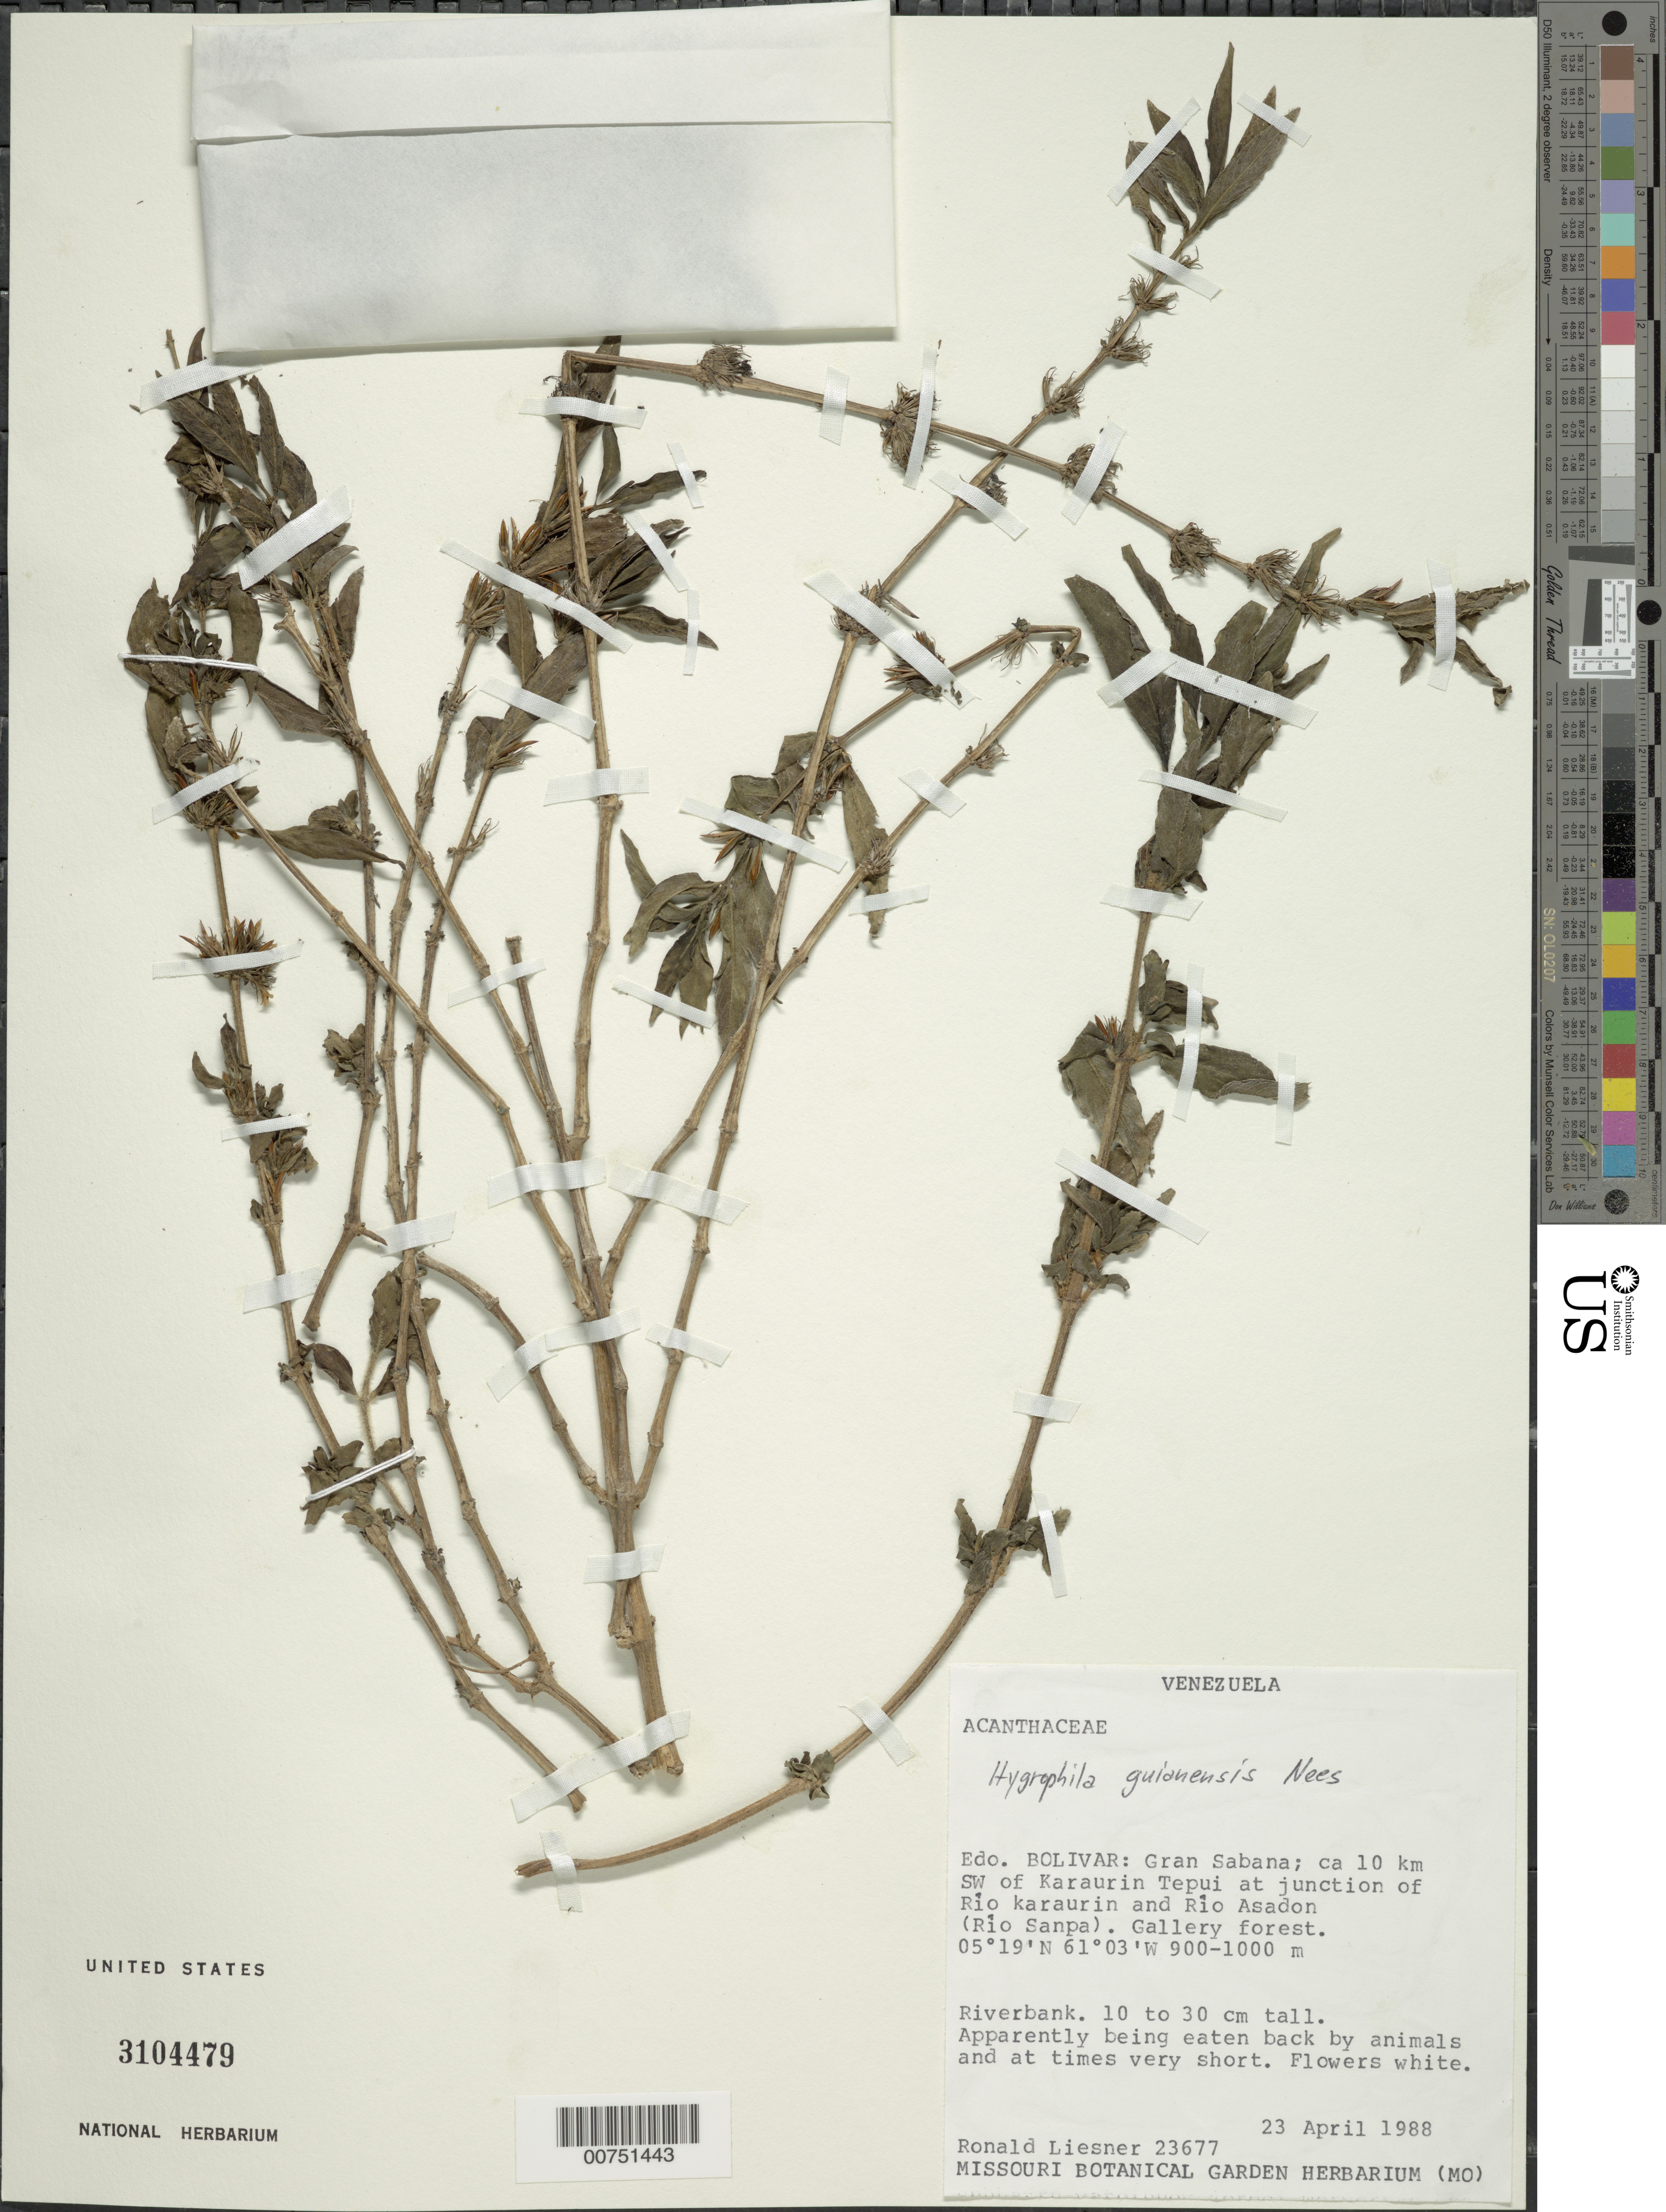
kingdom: Plantae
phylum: Tracheophyta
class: Magnoliopsida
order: Lamiales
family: Acanthaceae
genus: Hygrophila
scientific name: Hygrophila guianensis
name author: Nees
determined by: Wasshausen, Dieter C., (BOT), Smithsonian Institution - National Museum of Natural History (UNITED STATES)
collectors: R. L. Liesner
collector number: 23677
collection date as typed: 23-Apr-88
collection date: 1988-04-23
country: Venezuela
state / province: Bolívar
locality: Gran Sabana, ca 10 km SW of Karaurin tepuí at junction of Río Karaurin and Río Asadon (Río Sanpa)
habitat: Riverbank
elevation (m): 900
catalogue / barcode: US 3104479